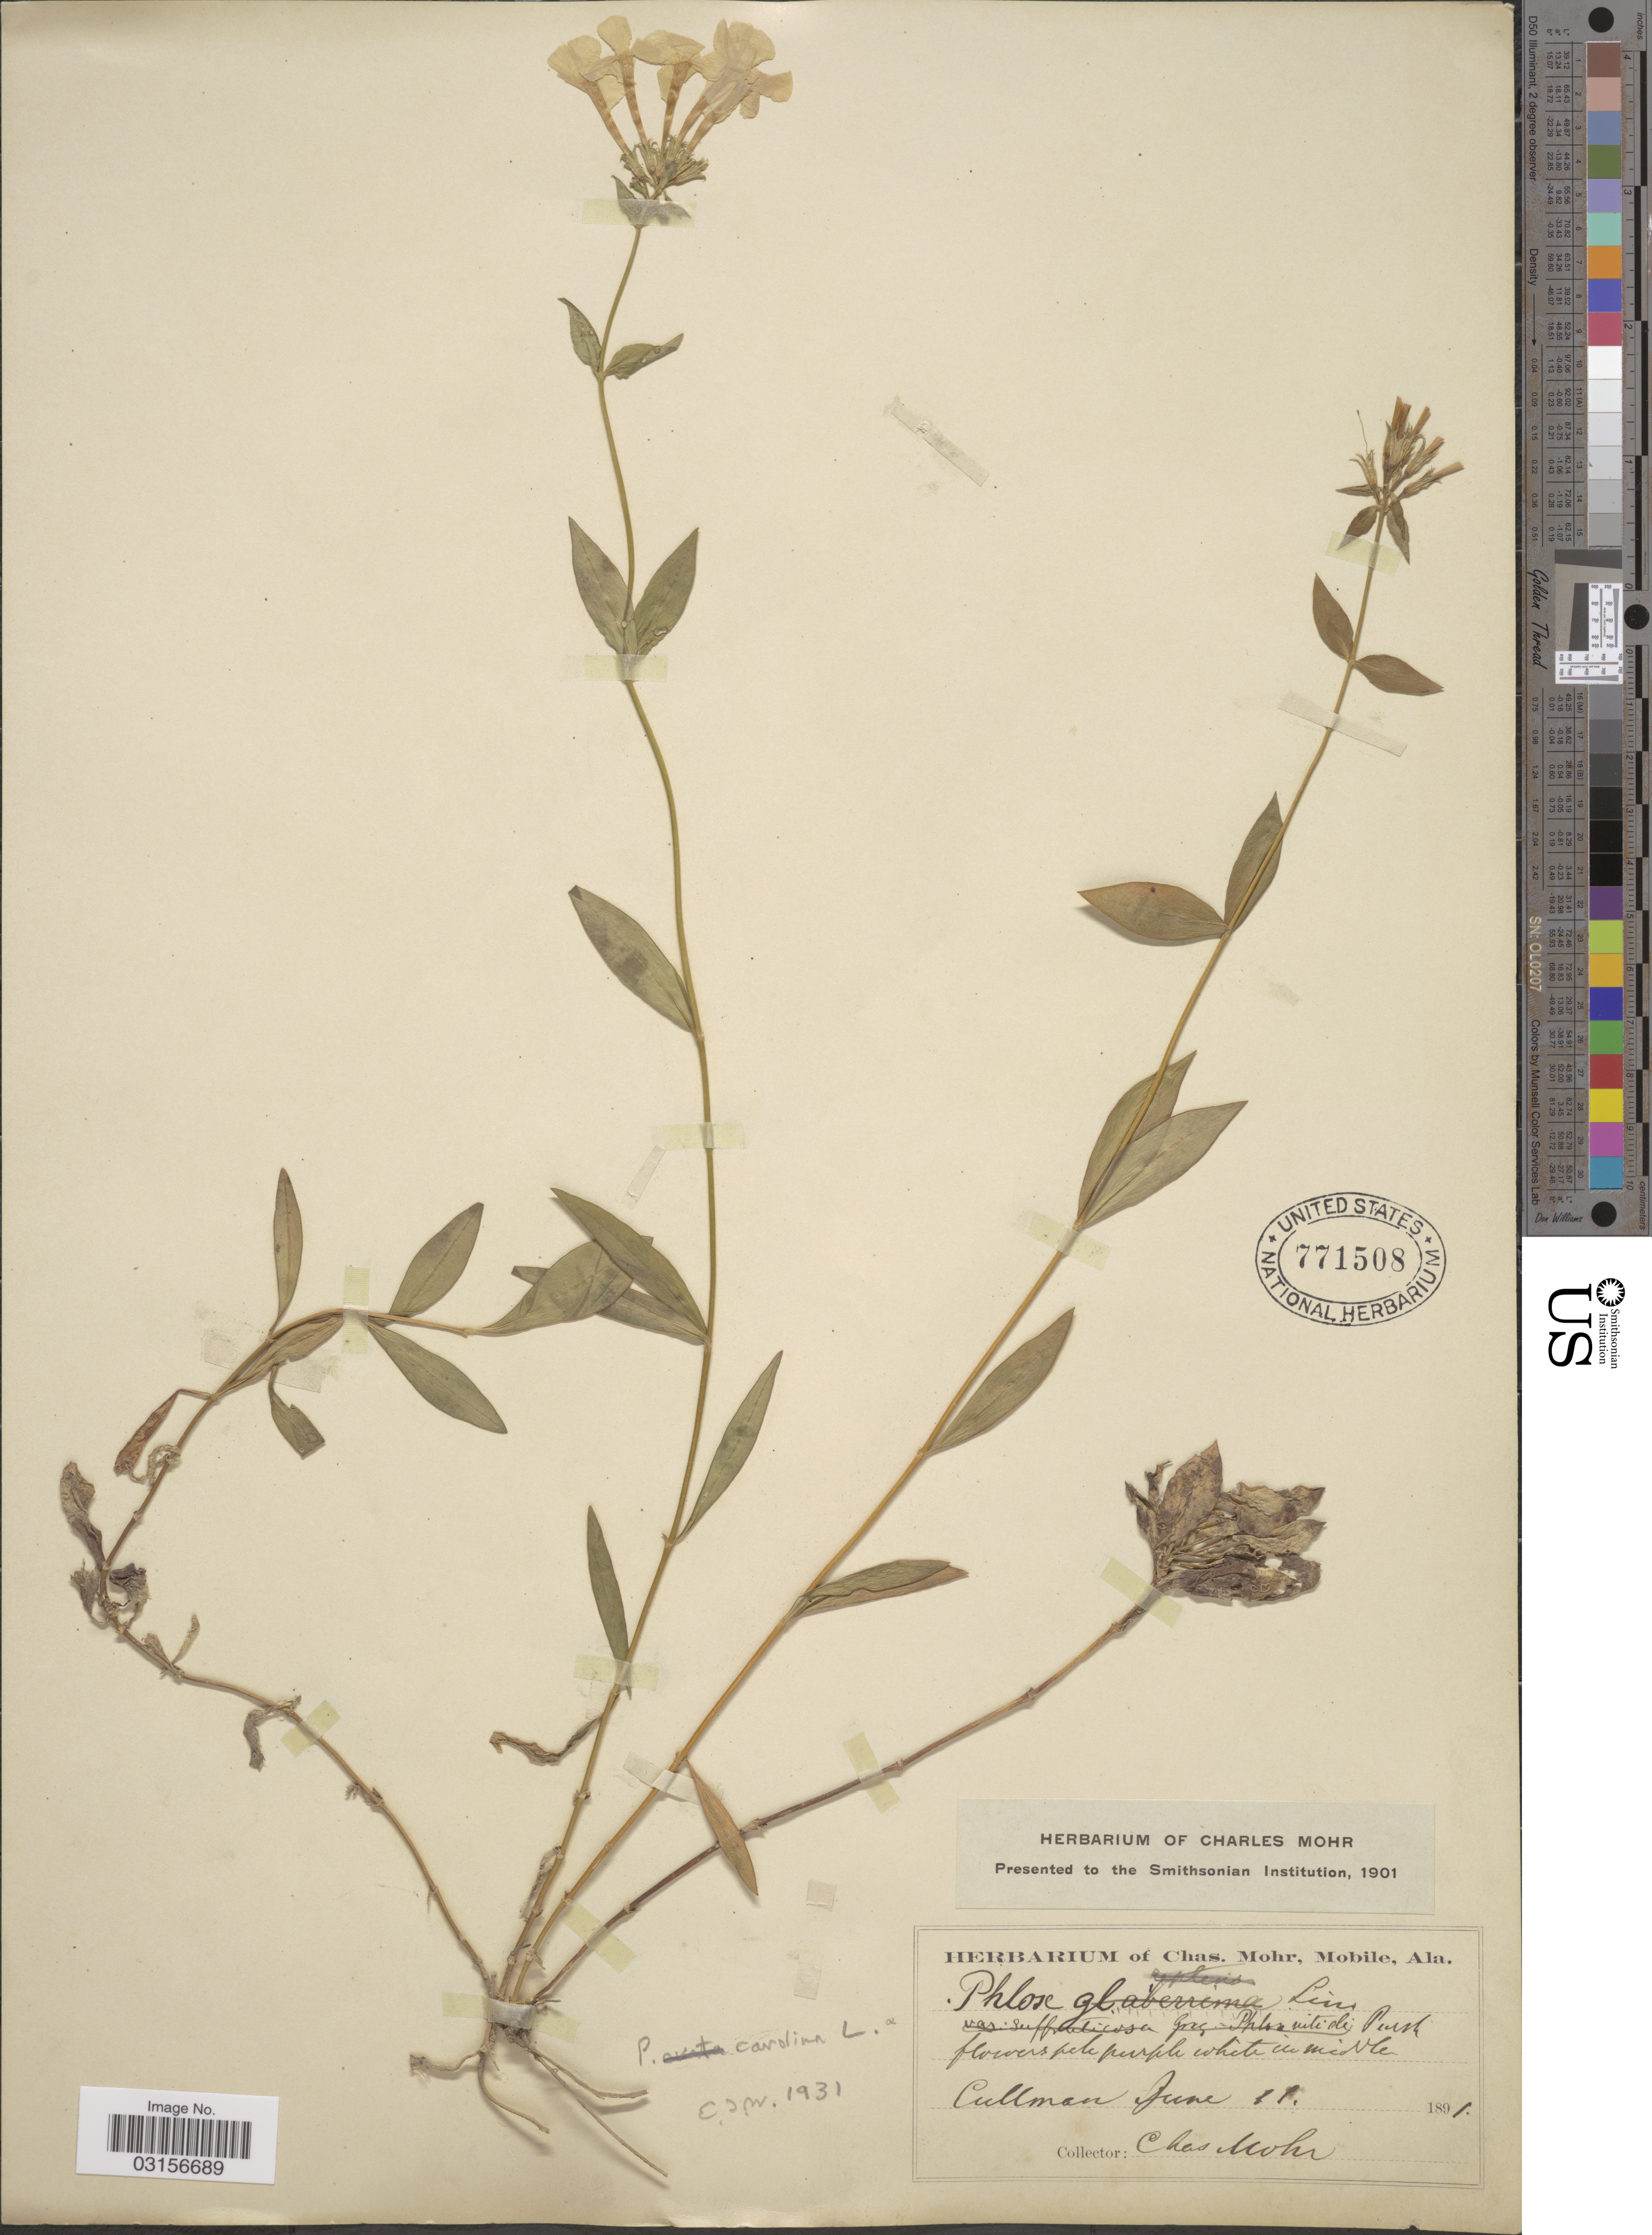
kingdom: Plantae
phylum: Tracheophyta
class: Magnoliopsida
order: Ericales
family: Polemoniaceae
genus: Phlox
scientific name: Phlox carolina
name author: L.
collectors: Mohr, C. T. (herbarium)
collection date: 1891-06-11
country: United States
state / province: Alabama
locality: Cullman.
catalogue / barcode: US 771508